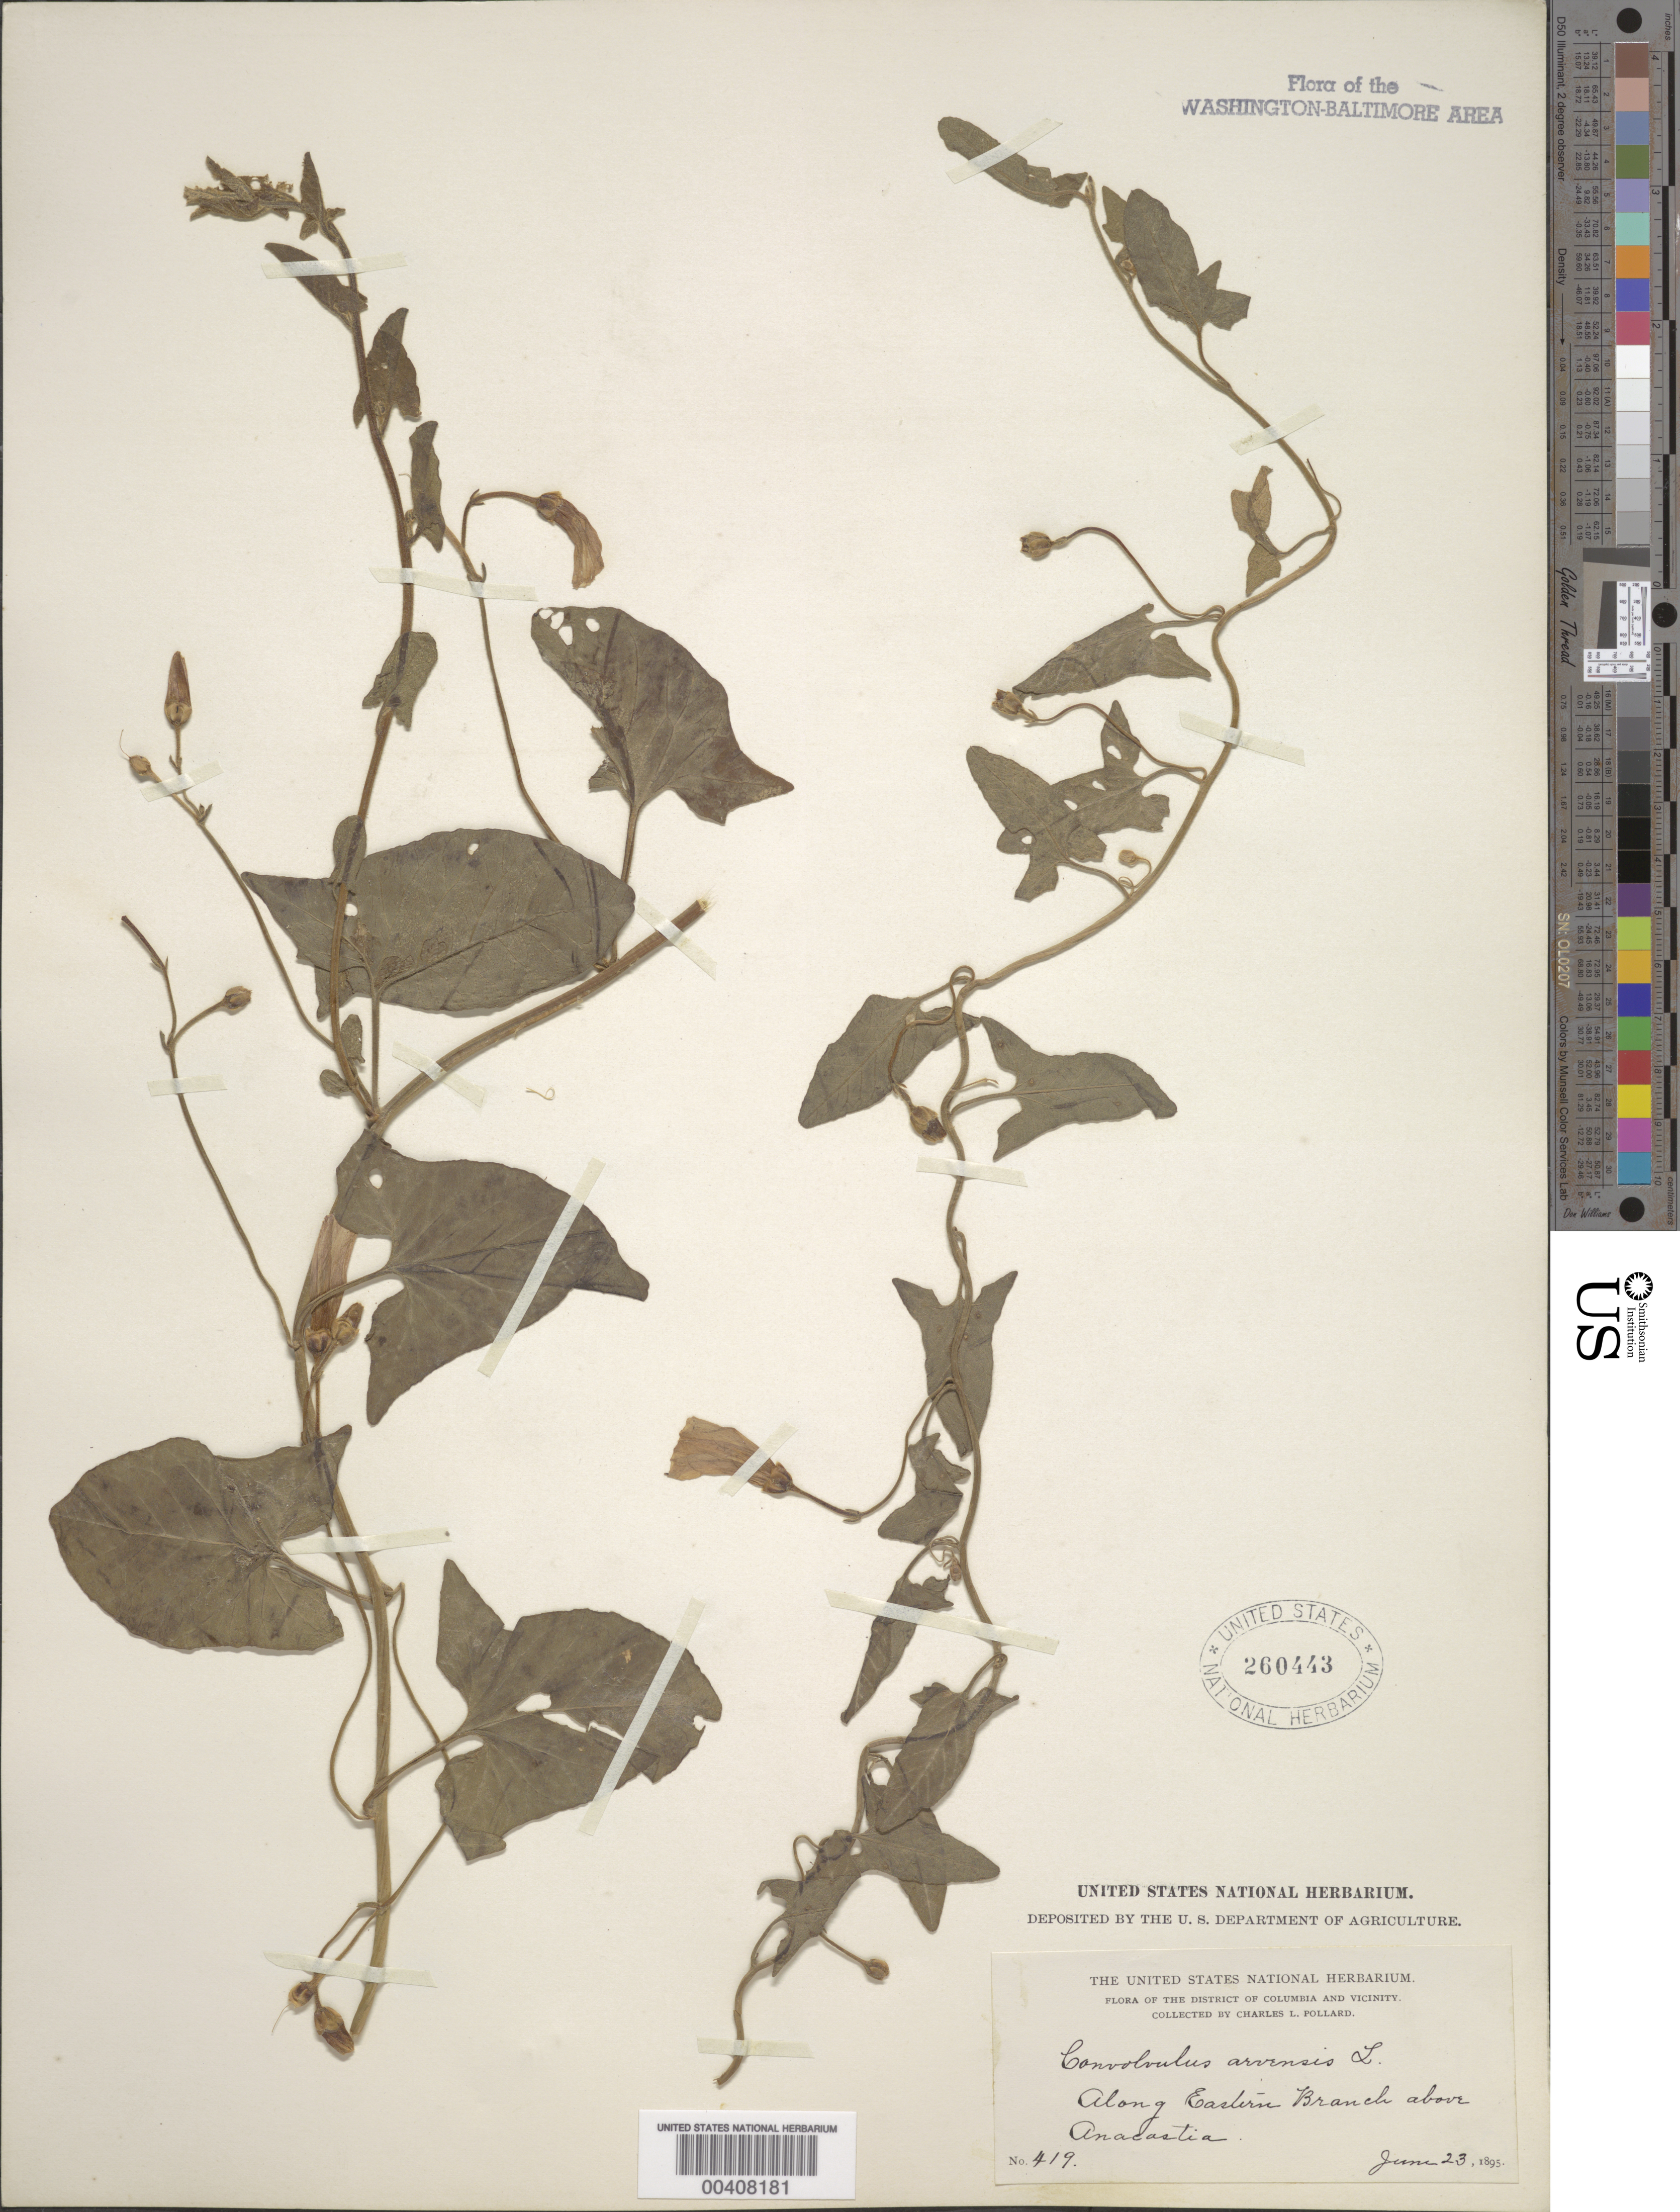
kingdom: Plantae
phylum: Tracheophyta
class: Magnoliopsida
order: Solanales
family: Convolvulaceae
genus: Convolvulus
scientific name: Convolvulus arvensis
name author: L.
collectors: C. L. Pollard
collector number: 419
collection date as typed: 23 Jun 1895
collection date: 1895-06-23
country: United States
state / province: District of Columbia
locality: Along Eastern Branch above Anacostia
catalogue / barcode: US 260443